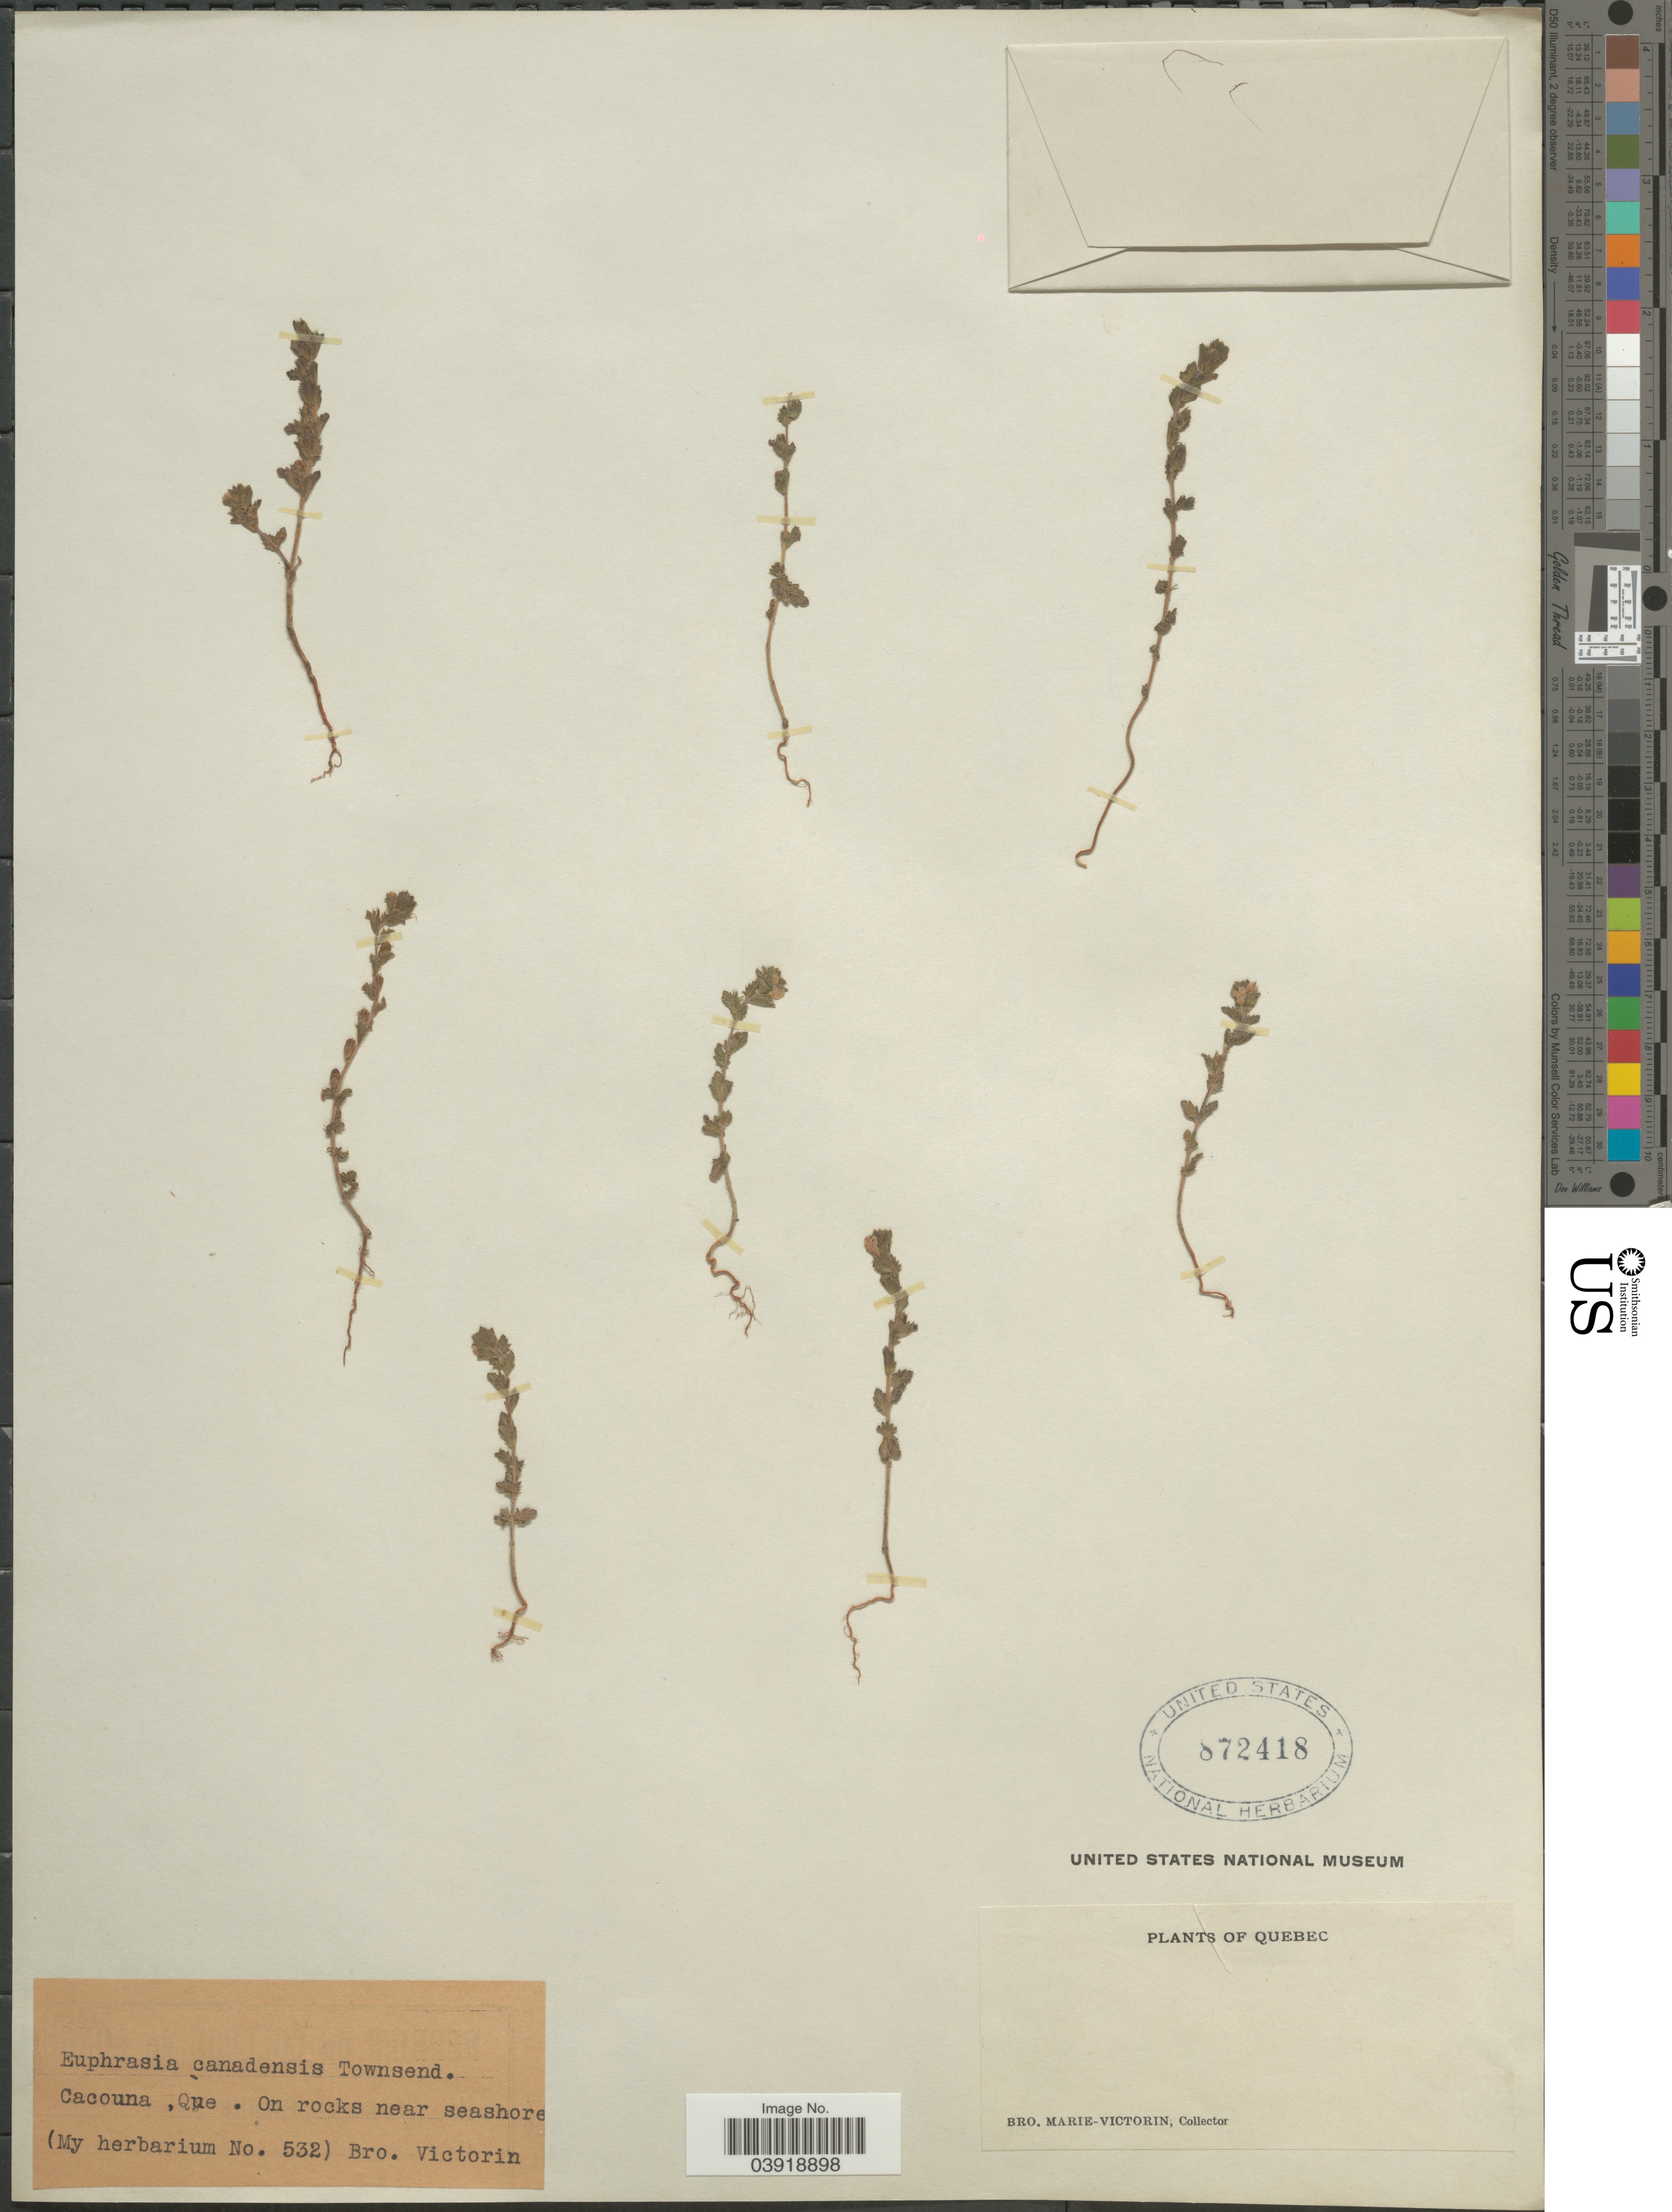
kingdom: Plantae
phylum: Tracheophyta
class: Magnoliopsida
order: Lamiales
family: Orobanchaceae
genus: Euphrasia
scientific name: Euphrasia canadensis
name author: J.F. Towns.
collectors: Fr. Marie-Victorin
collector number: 532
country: Canada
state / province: Quebec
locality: Cacouna. Near seashore.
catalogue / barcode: US 872418